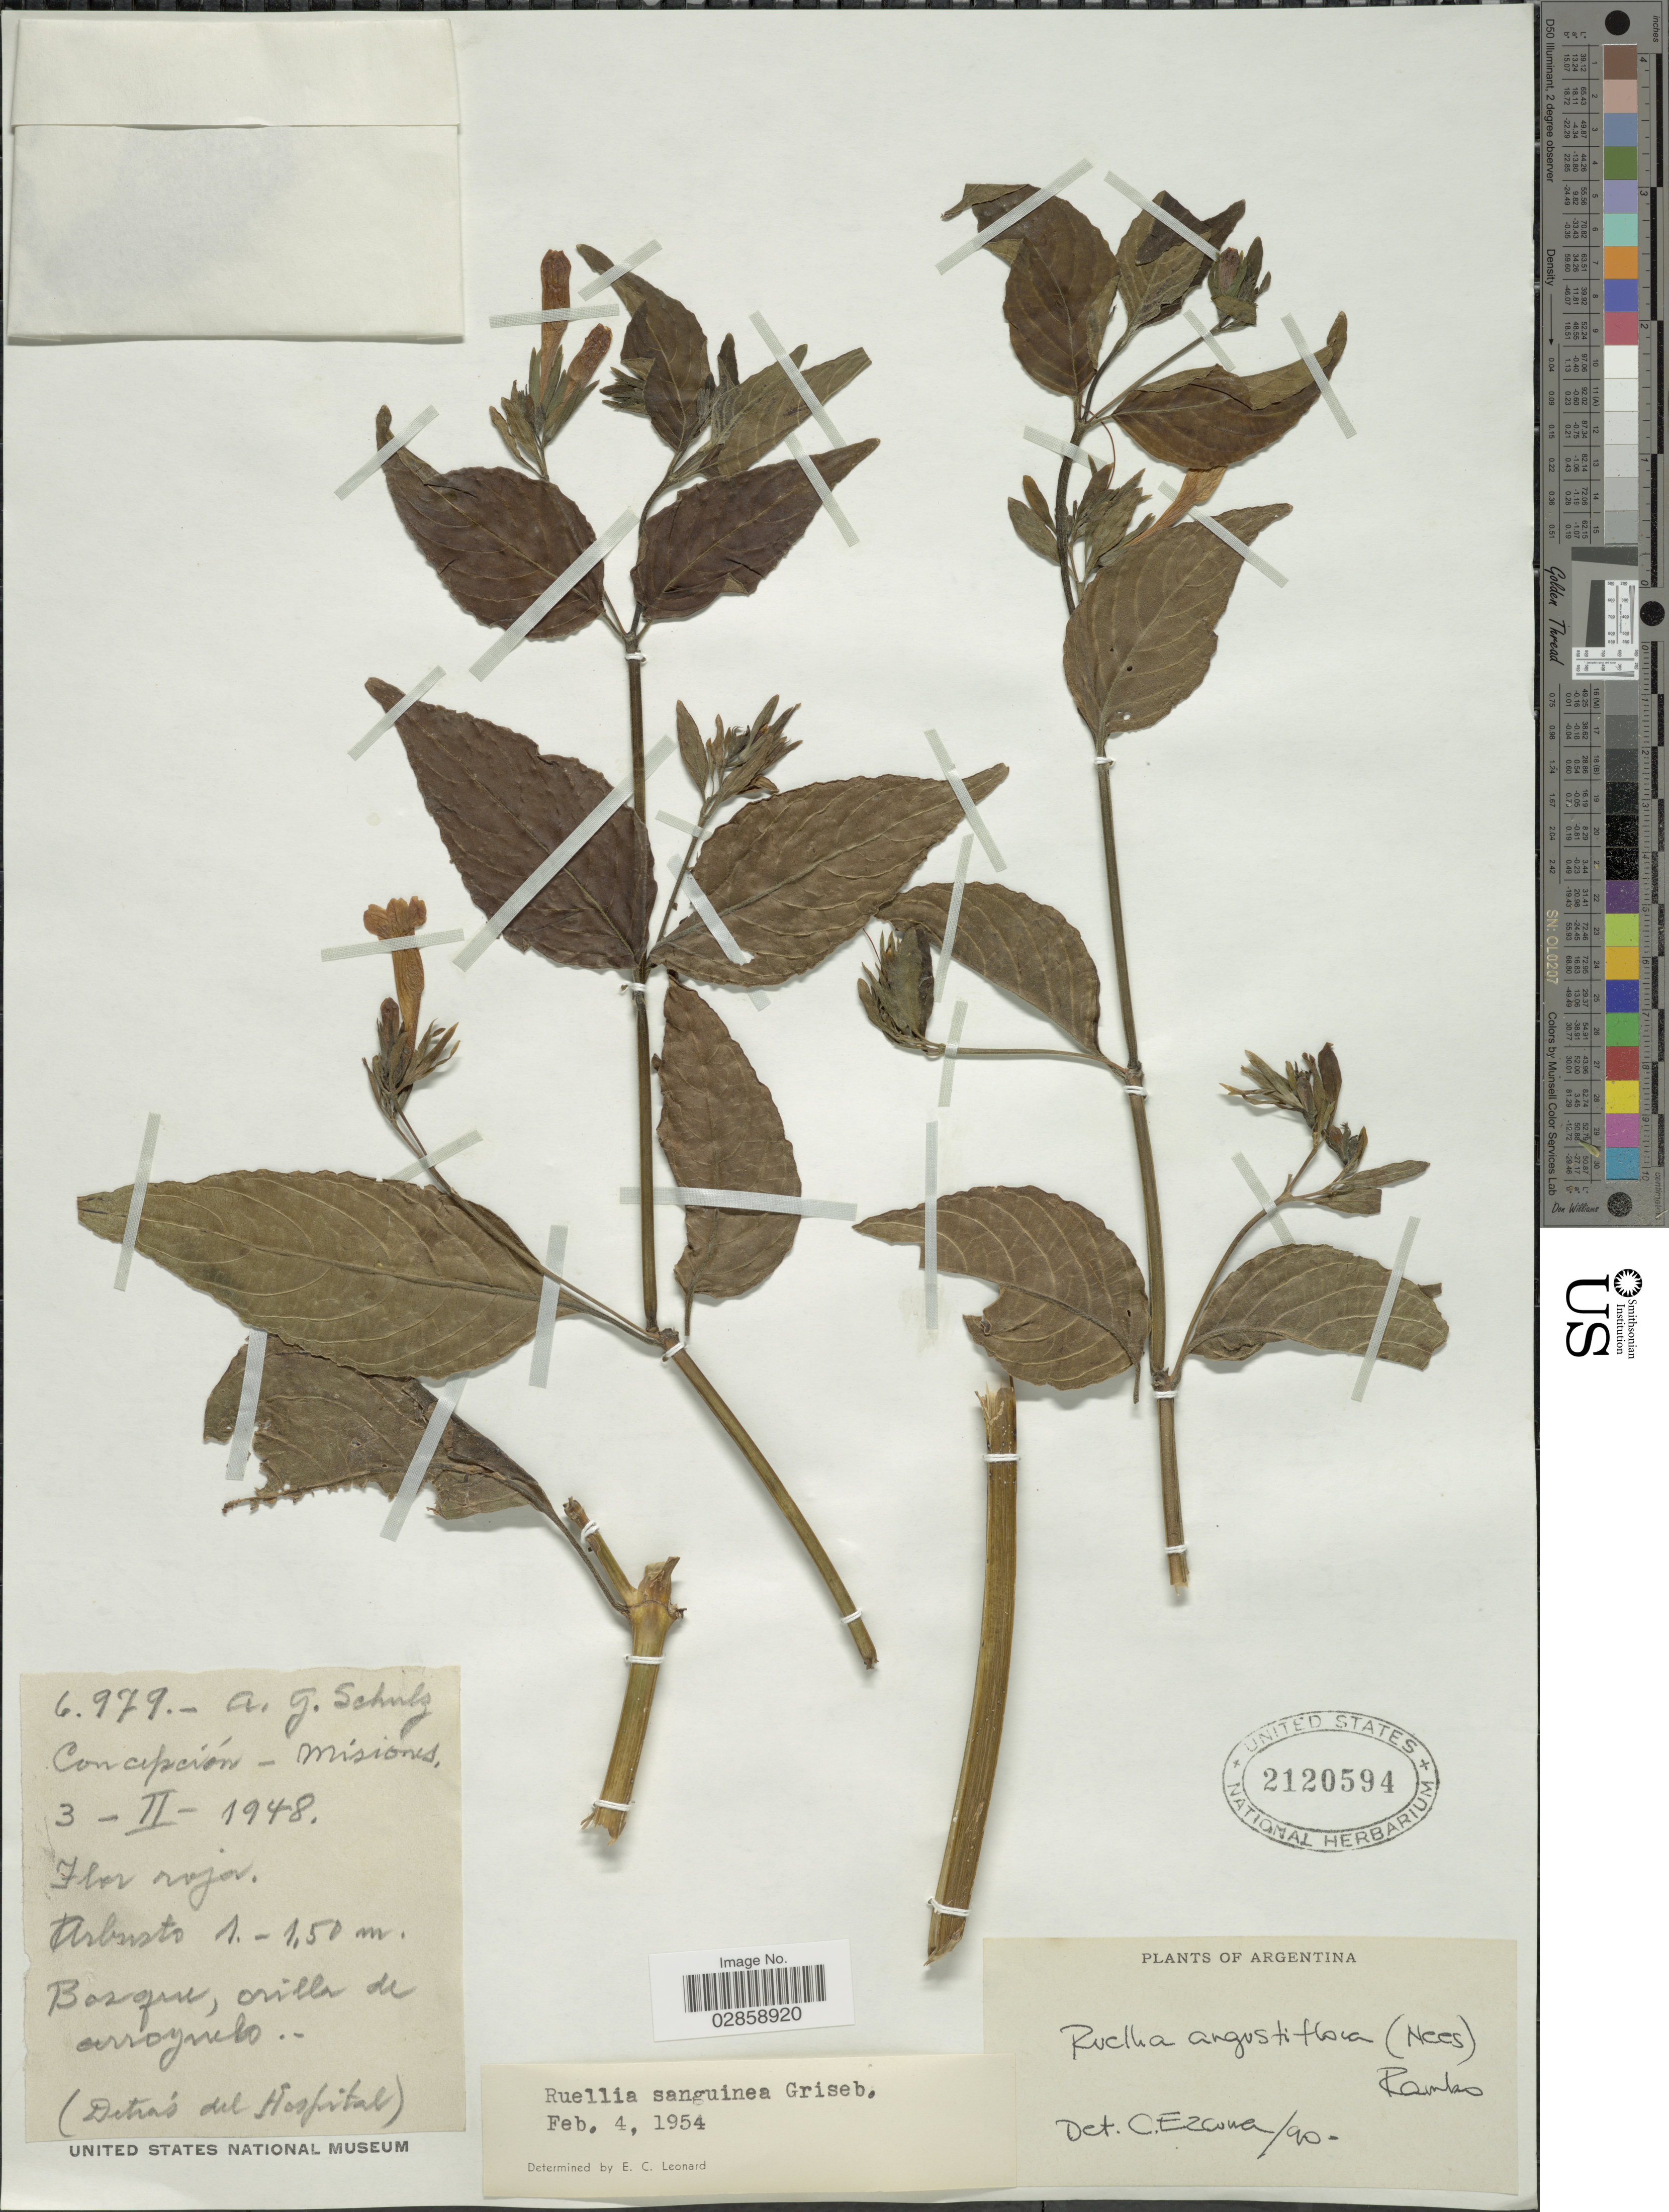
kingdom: Plantae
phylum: Tracheophyta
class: Magnoliopsida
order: Lamiales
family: Acanthaceae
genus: Ruellia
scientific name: Ruellia angustiflora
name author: (Nees) Lindau ex Rambo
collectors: A. G. Schulz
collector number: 3979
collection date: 1948-02-03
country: Argentina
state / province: Misiones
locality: Concepción (Detrás del Hóspital).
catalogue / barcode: US 2120594